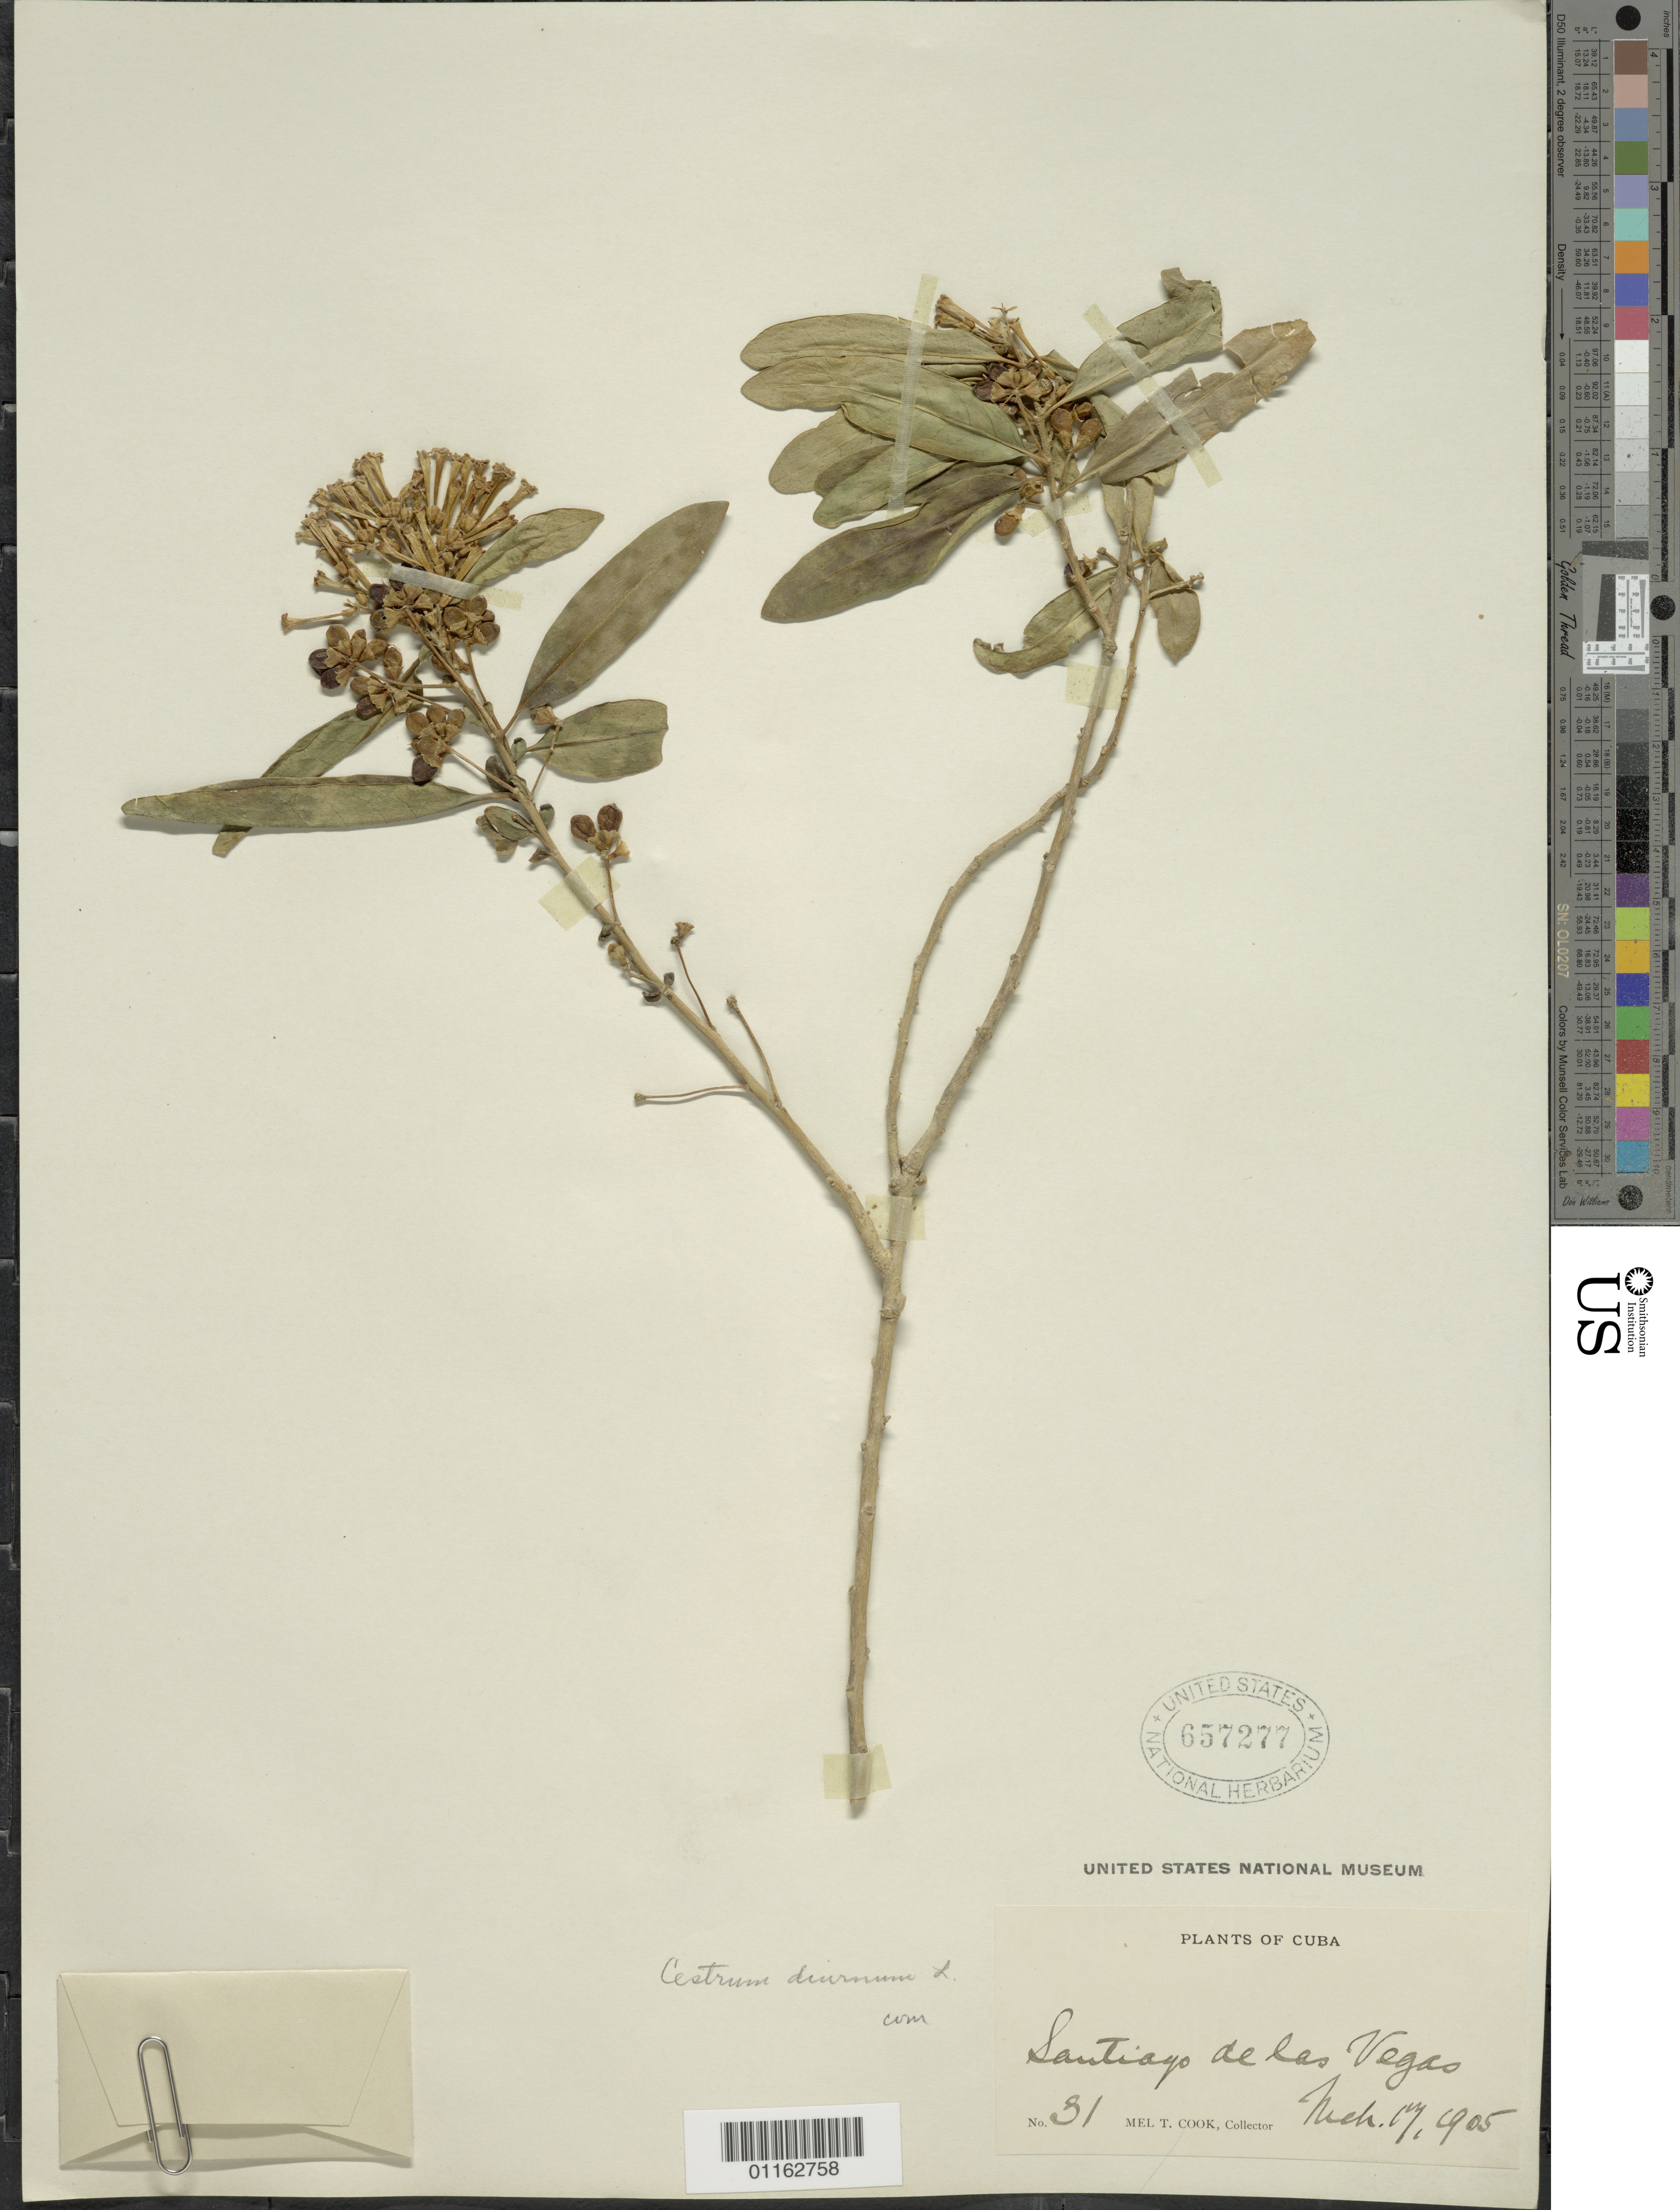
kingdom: Plantae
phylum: Tracheophyta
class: Magnoliopsida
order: Solanales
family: Solanaceae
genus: Cestrum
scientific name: Cestrum diurnum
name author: L.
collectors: M. T. Cook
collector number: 31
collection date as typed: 17 Mar 1905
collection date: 1905-03-17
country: Cuba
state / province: La Habana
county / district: Santiago de las Vegas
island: Cuba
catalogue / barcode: US 657277